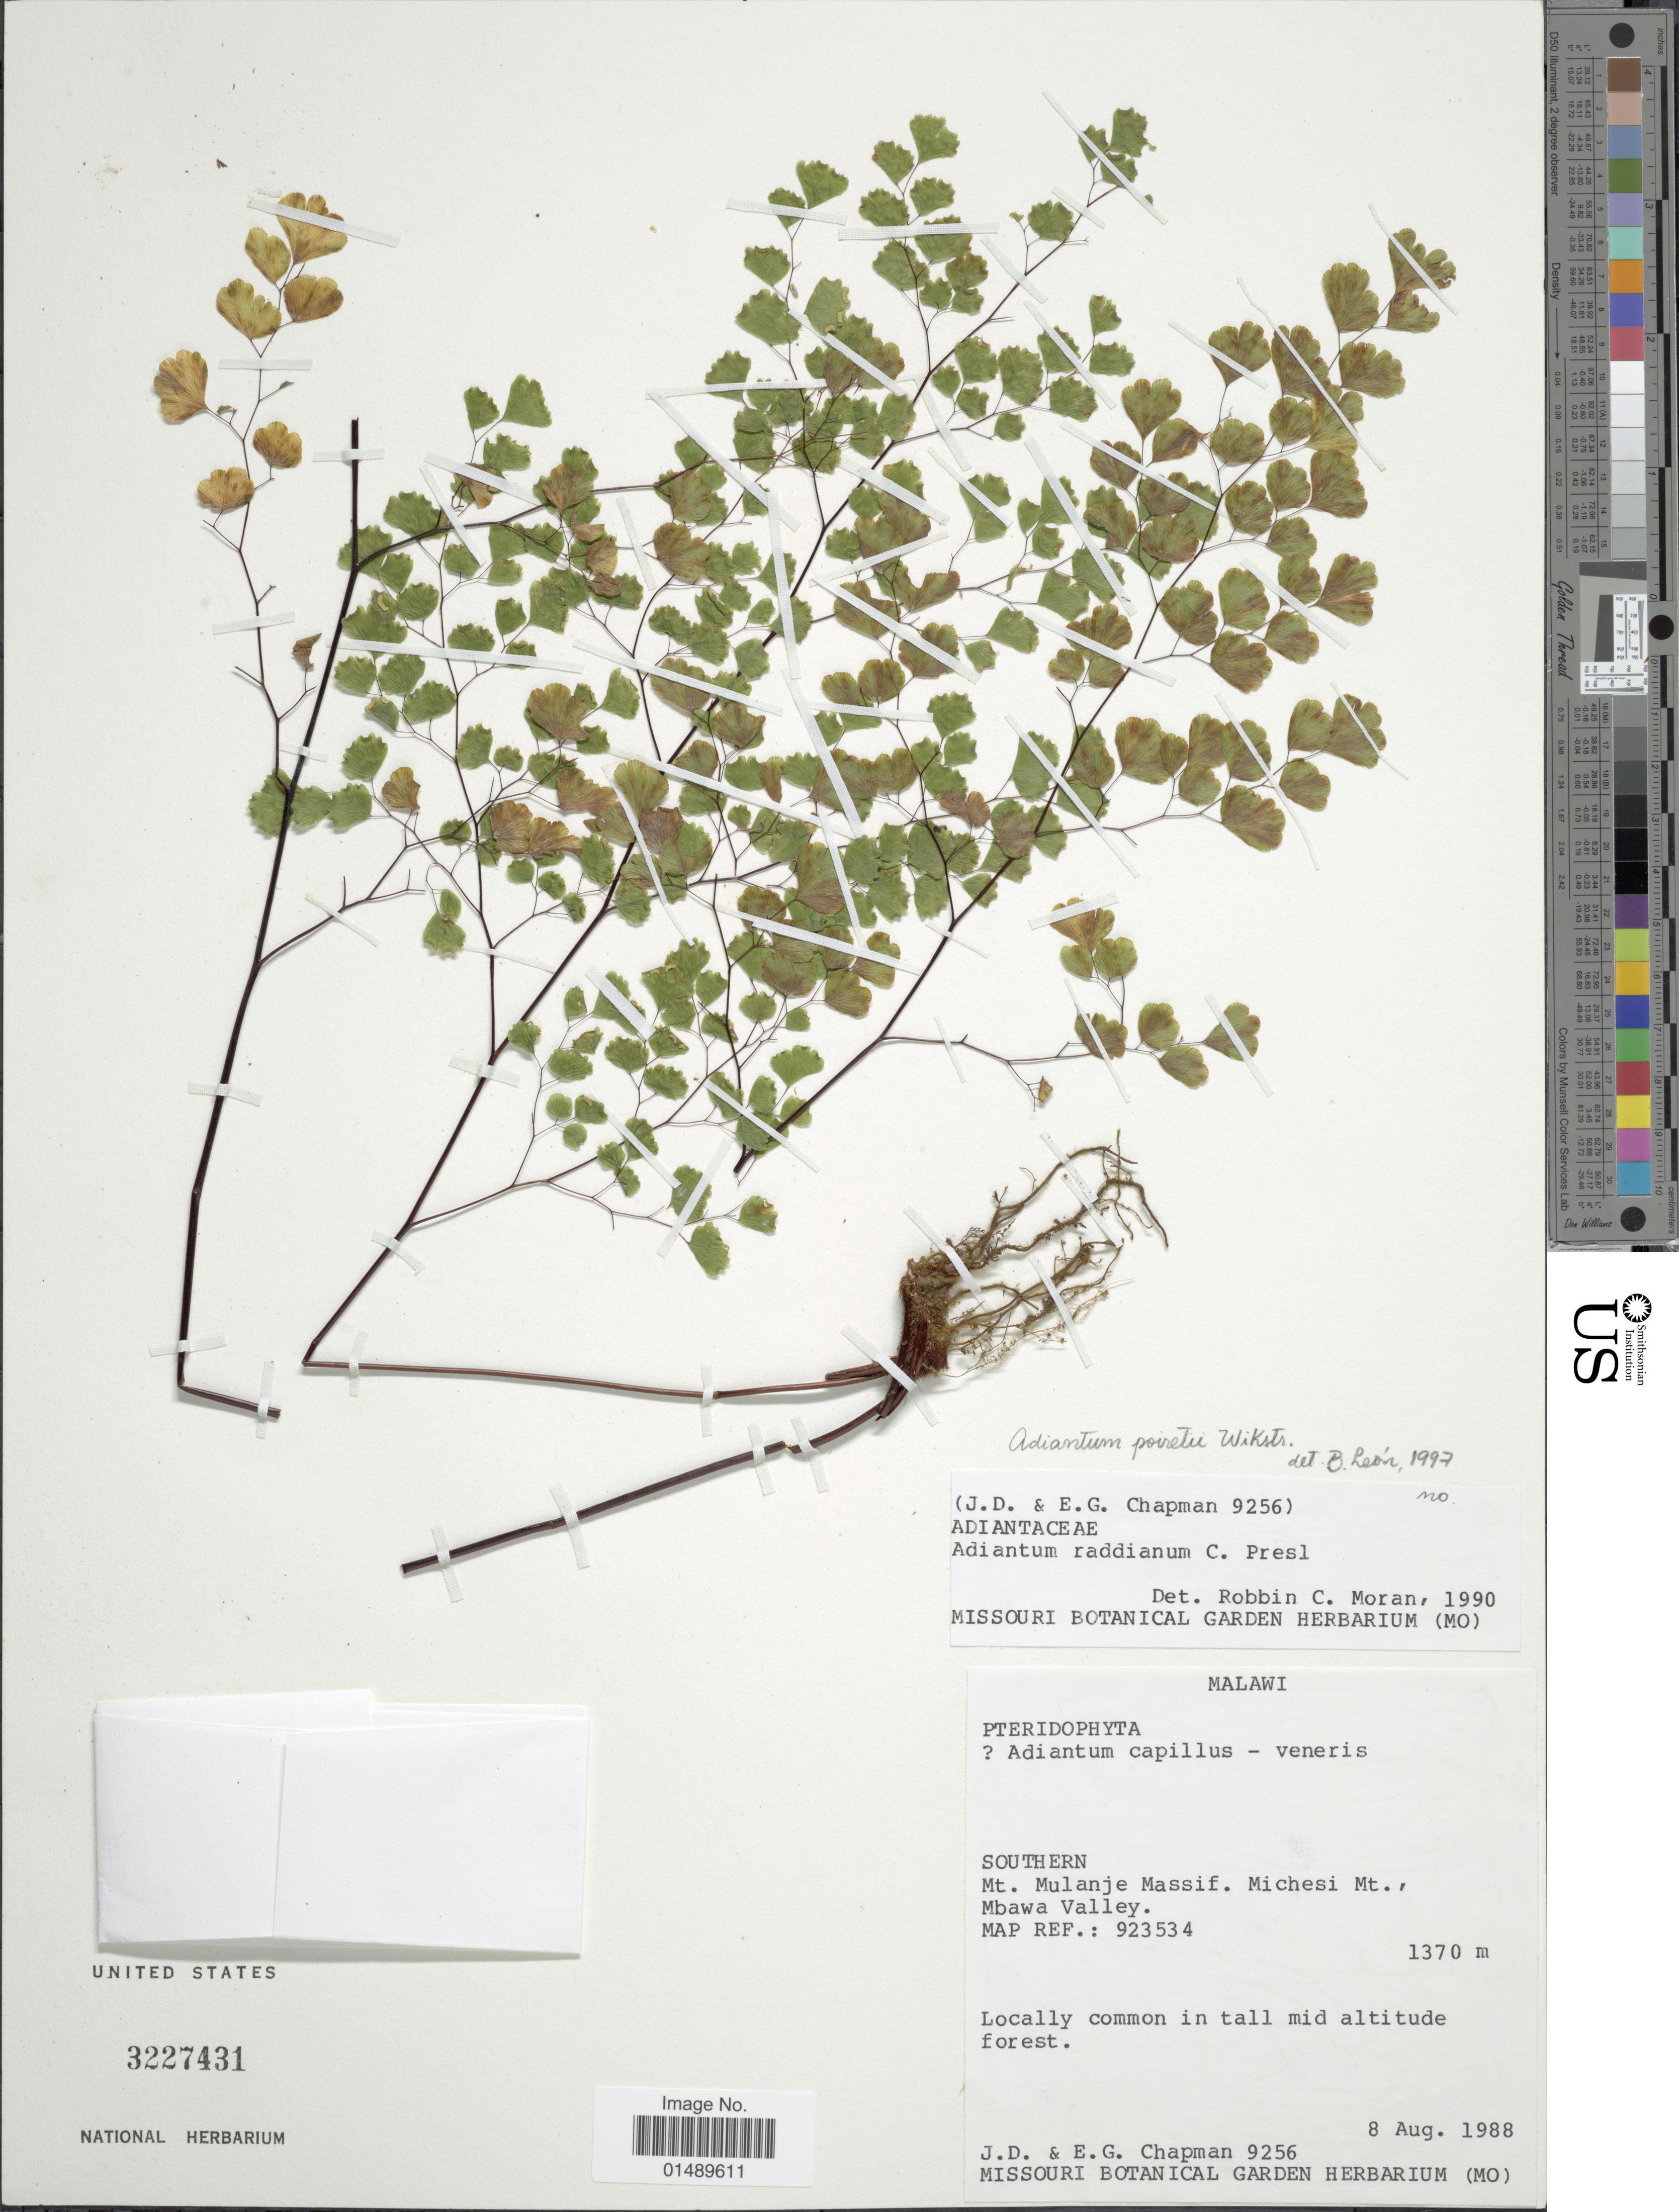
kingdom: Plantae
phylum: Tracheophyta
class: Polypodiopsida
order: Polypodiales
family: Pteridaceae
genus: Adiantum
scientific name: Adiantum poiretii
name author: Wikstr.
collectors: J. D. Chapman & E. G. Chapman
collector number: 9256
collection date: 1988-08-08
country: Malawi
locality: Malawi, Southern, Mt. Mulanje Massif. Michesi Mt., Mbawa Valley.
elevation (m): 1370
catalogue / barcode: US 3227431